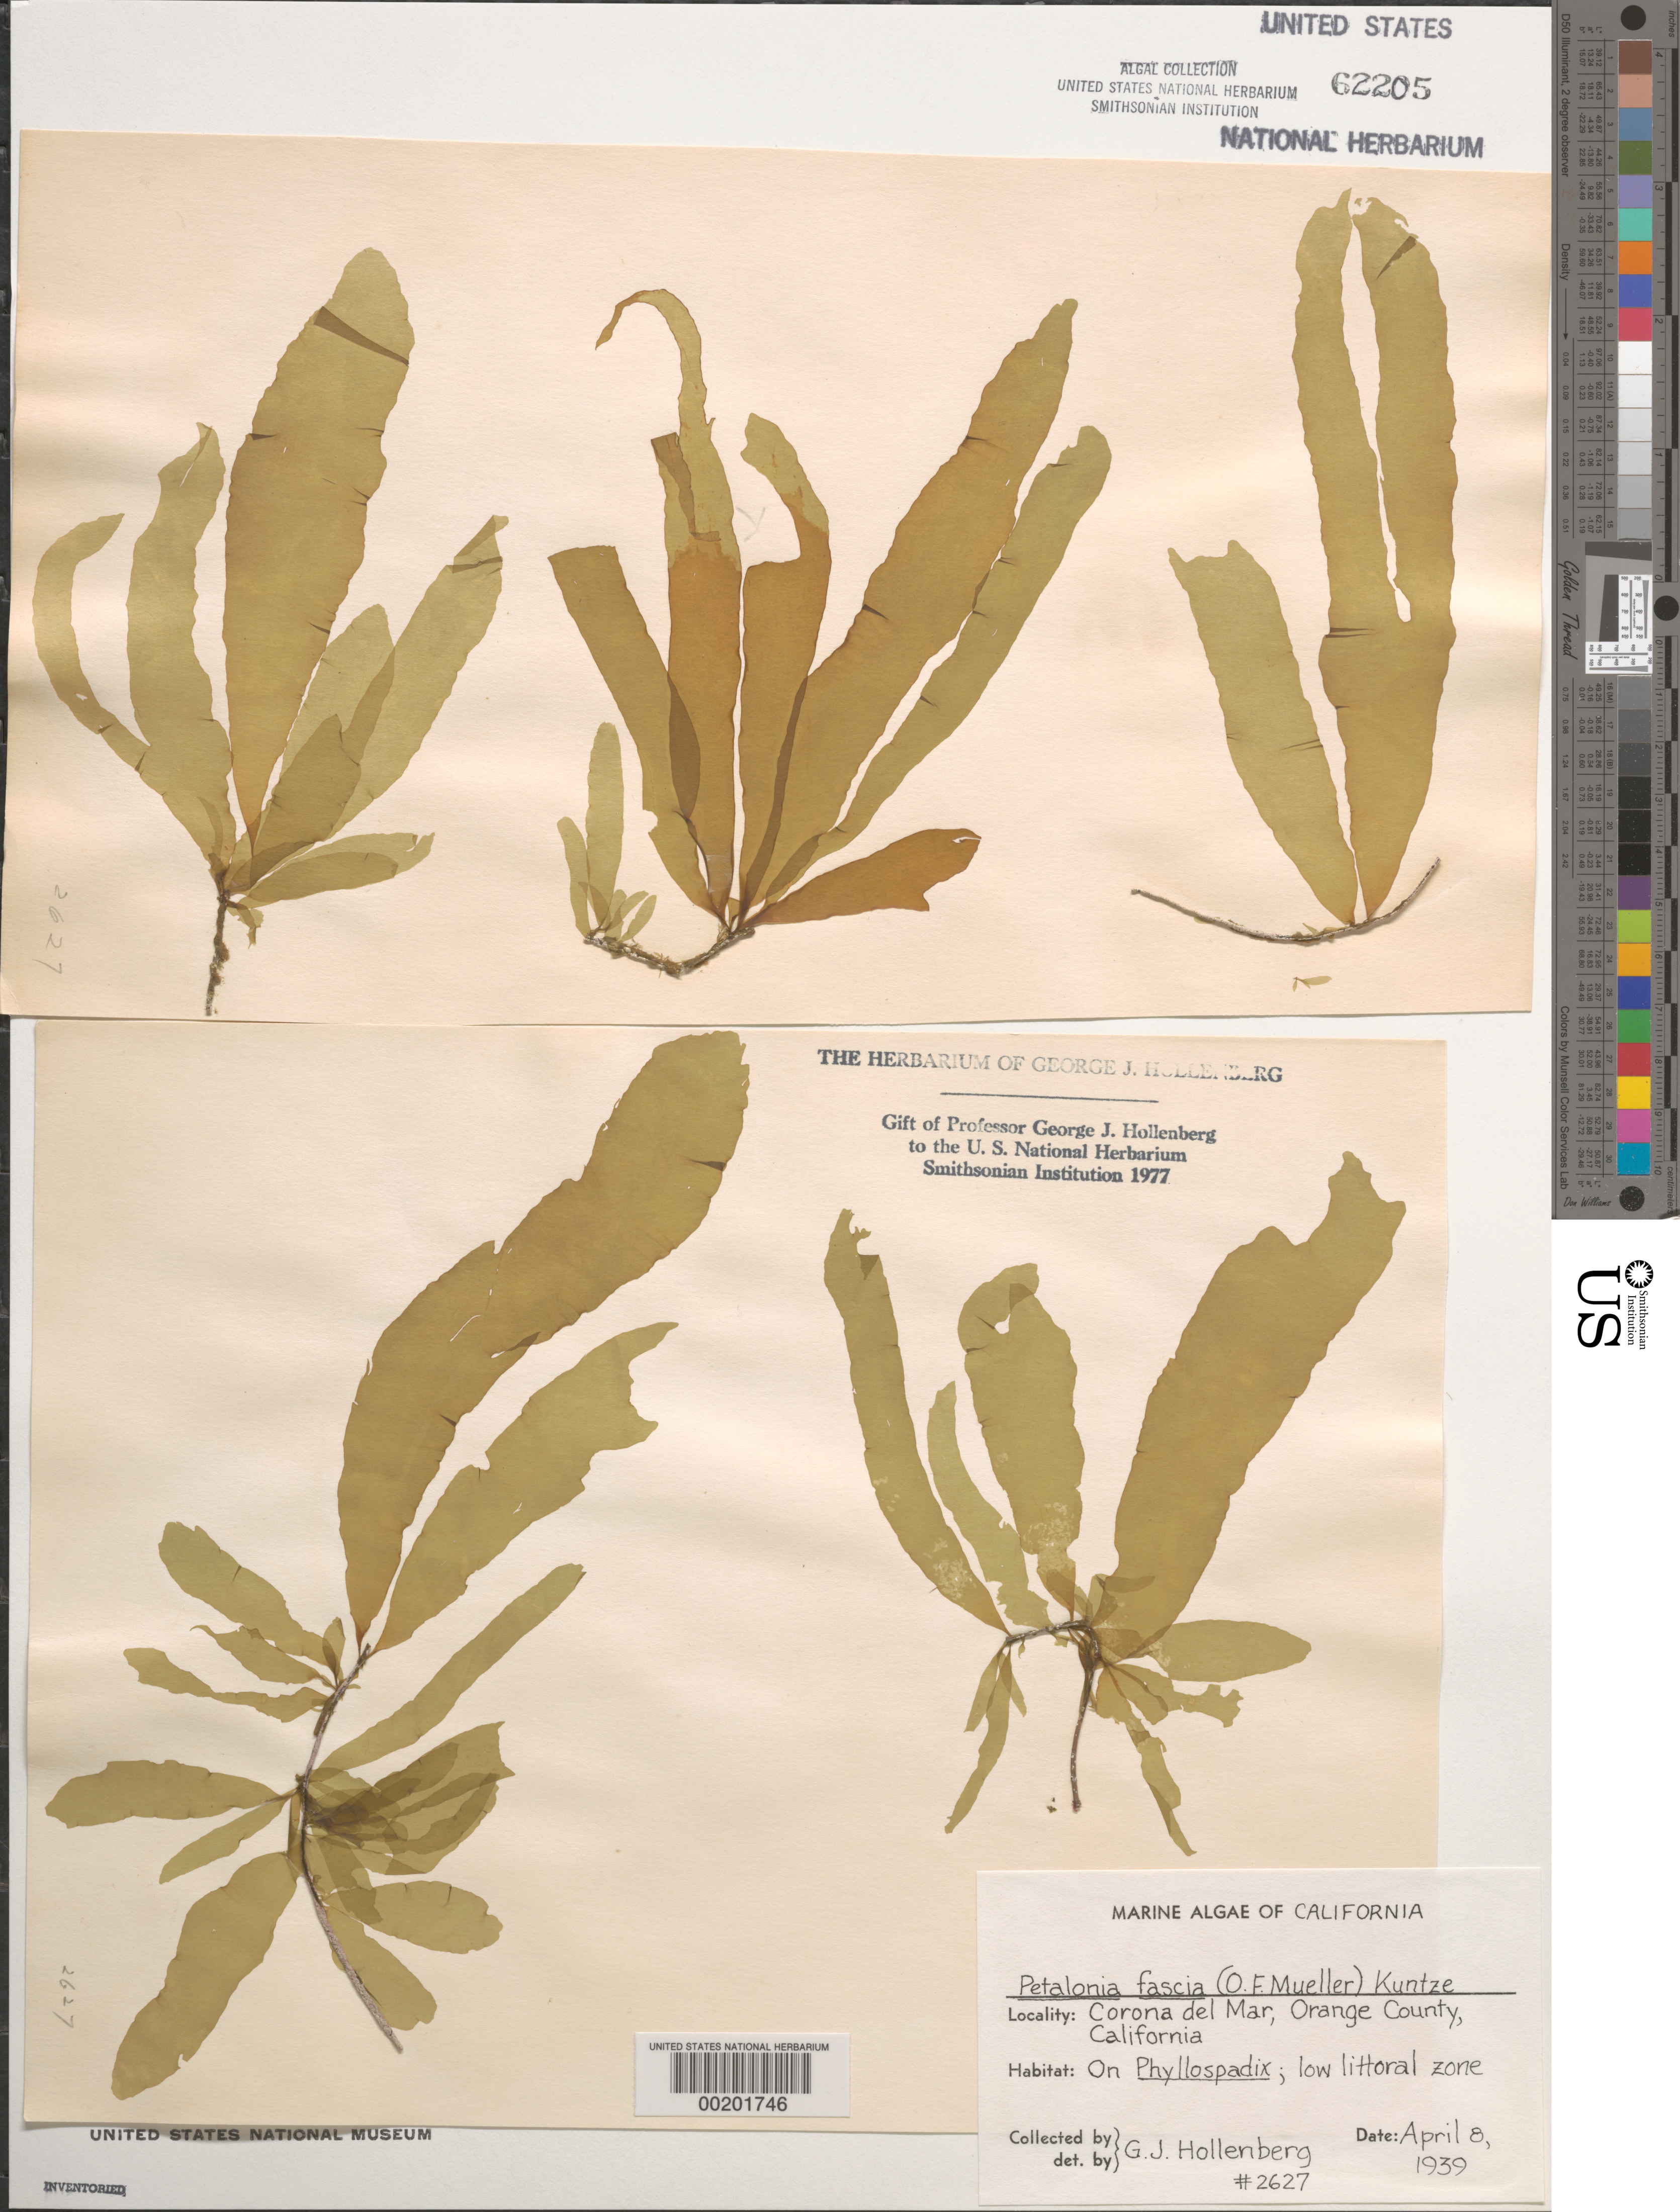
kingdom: Chromista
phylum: Ochrophyta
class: Phaeophyceae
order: Scytosiphonales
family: Scytosiphonaceae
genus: Petalonia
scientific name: Petalonia fascia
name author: (O.F. Müller) Kuntze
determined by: Hollenberg, George J.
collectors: G. Hollenberg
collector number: GJH 2627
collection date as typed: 08 Apr 1939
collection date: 1939-04-08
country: United States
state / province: California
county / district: Orange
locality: Corona del Mar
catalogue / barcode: US 62205